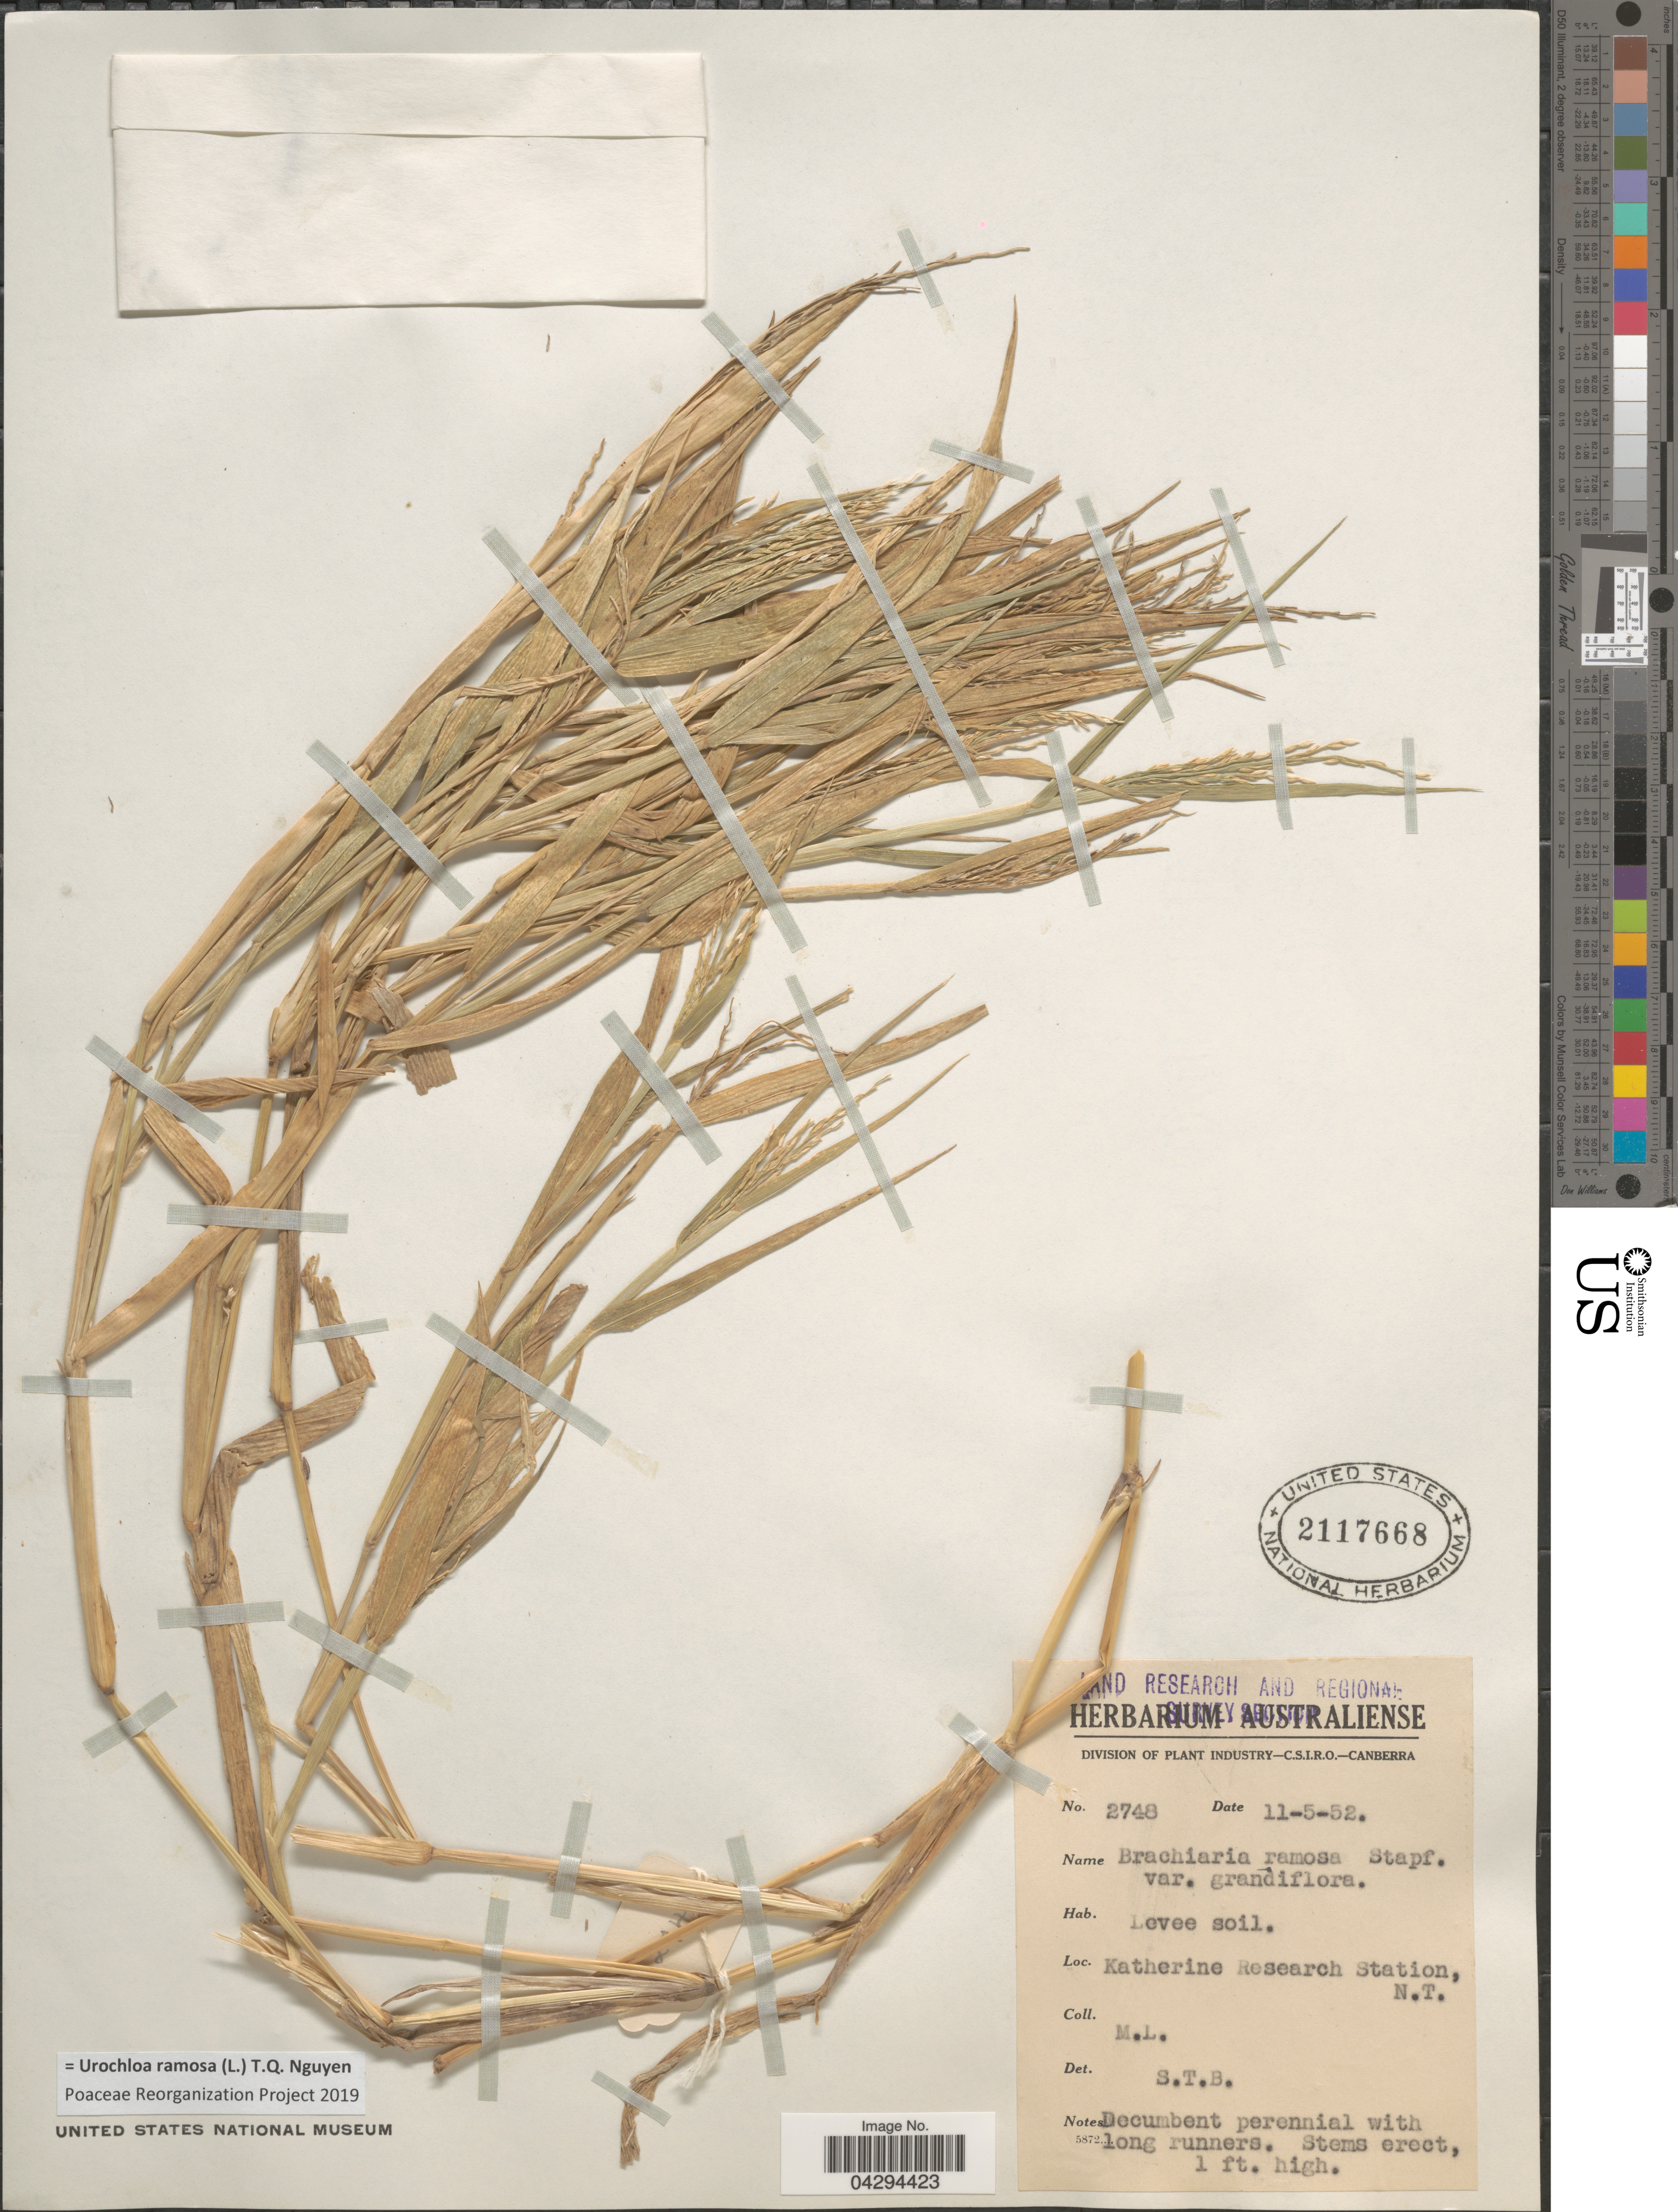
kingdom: Plantae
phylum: Tracheophyta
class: Liliopsida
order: Poales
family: Poaceae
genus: Urochloa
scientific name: Urochloa ramosa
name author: T.Q. Nguyen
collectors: M. L.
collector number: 2748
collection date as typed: Transcribed d/m/y: 11/5/52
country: Australia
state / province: Northern Territory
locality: [illegible text]nd research and Regional Survey Section. Levee soil. Katherine Research Station.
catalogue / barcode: US 2117668